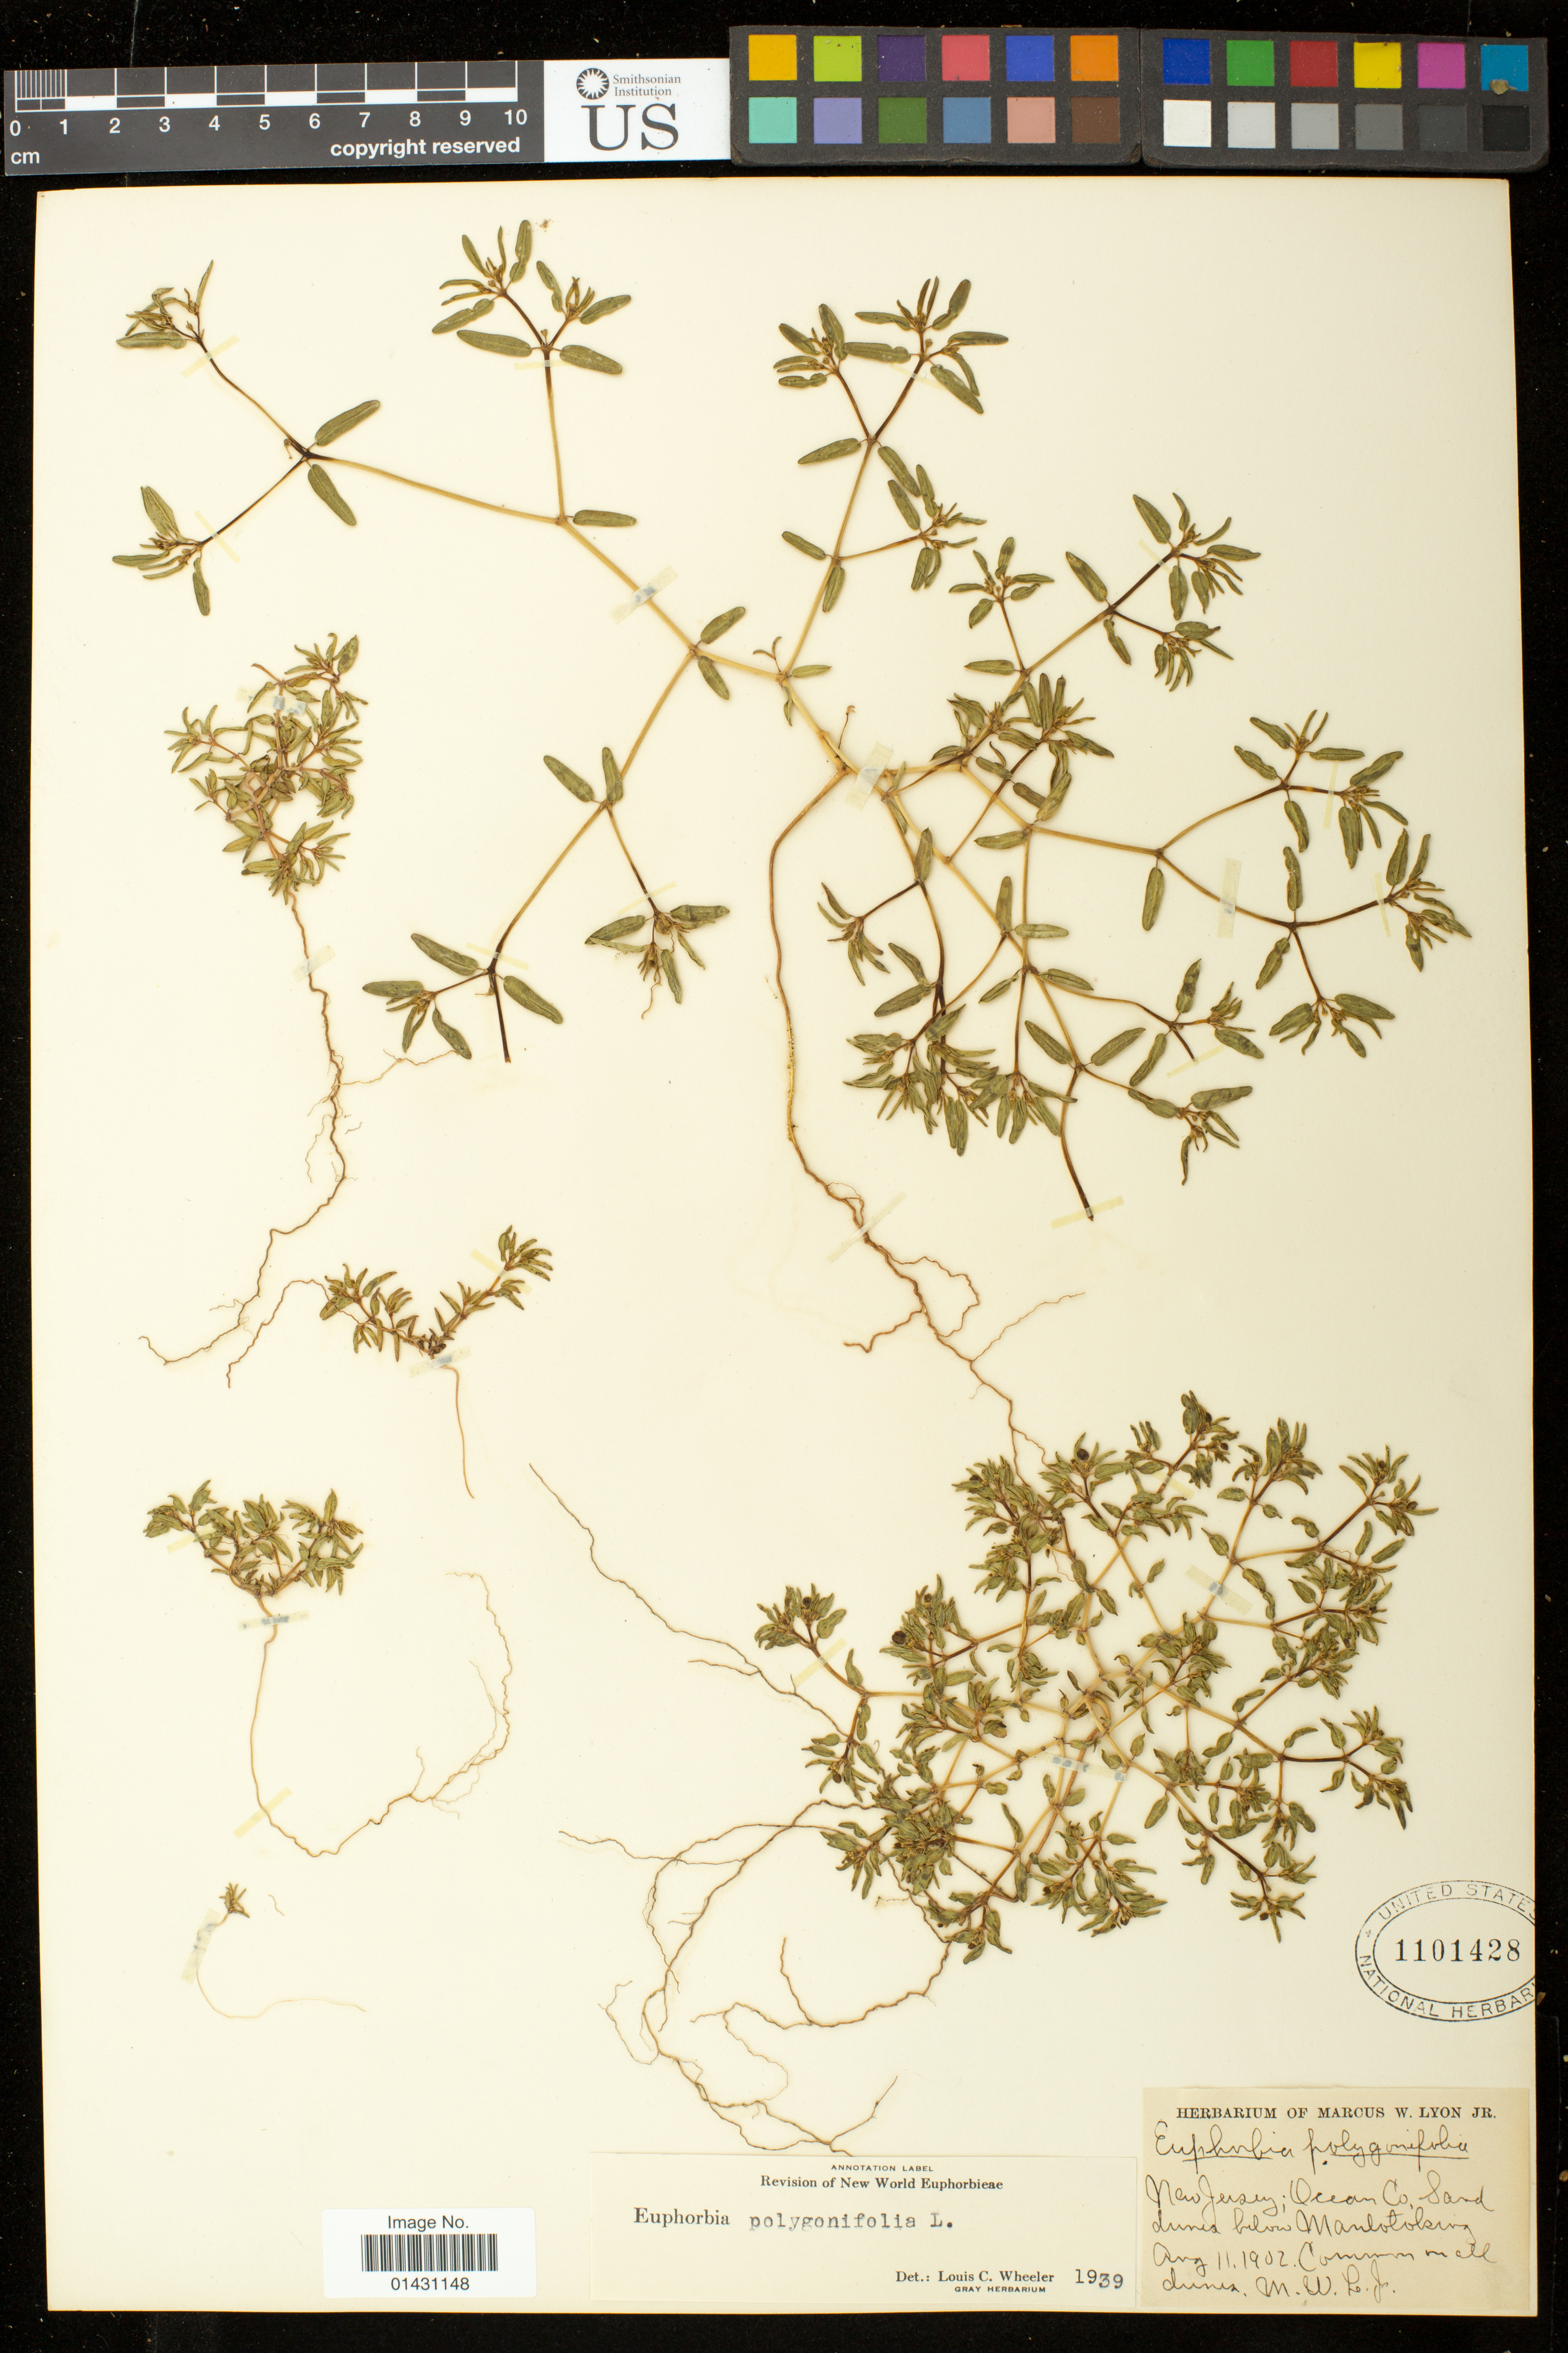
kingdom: Plantae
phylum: Tracheophyta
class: Magnoliopsida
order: Malpighiales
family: Euphorbiaceae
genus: Euphorbia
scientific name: Euphorbia polygonifolia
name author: L.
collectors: M. W. Lyon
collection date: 1902-08-11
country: United States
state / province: New Jersey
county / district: Ocean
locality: Sand dunes below Manlotoking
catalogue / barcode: US 1101428